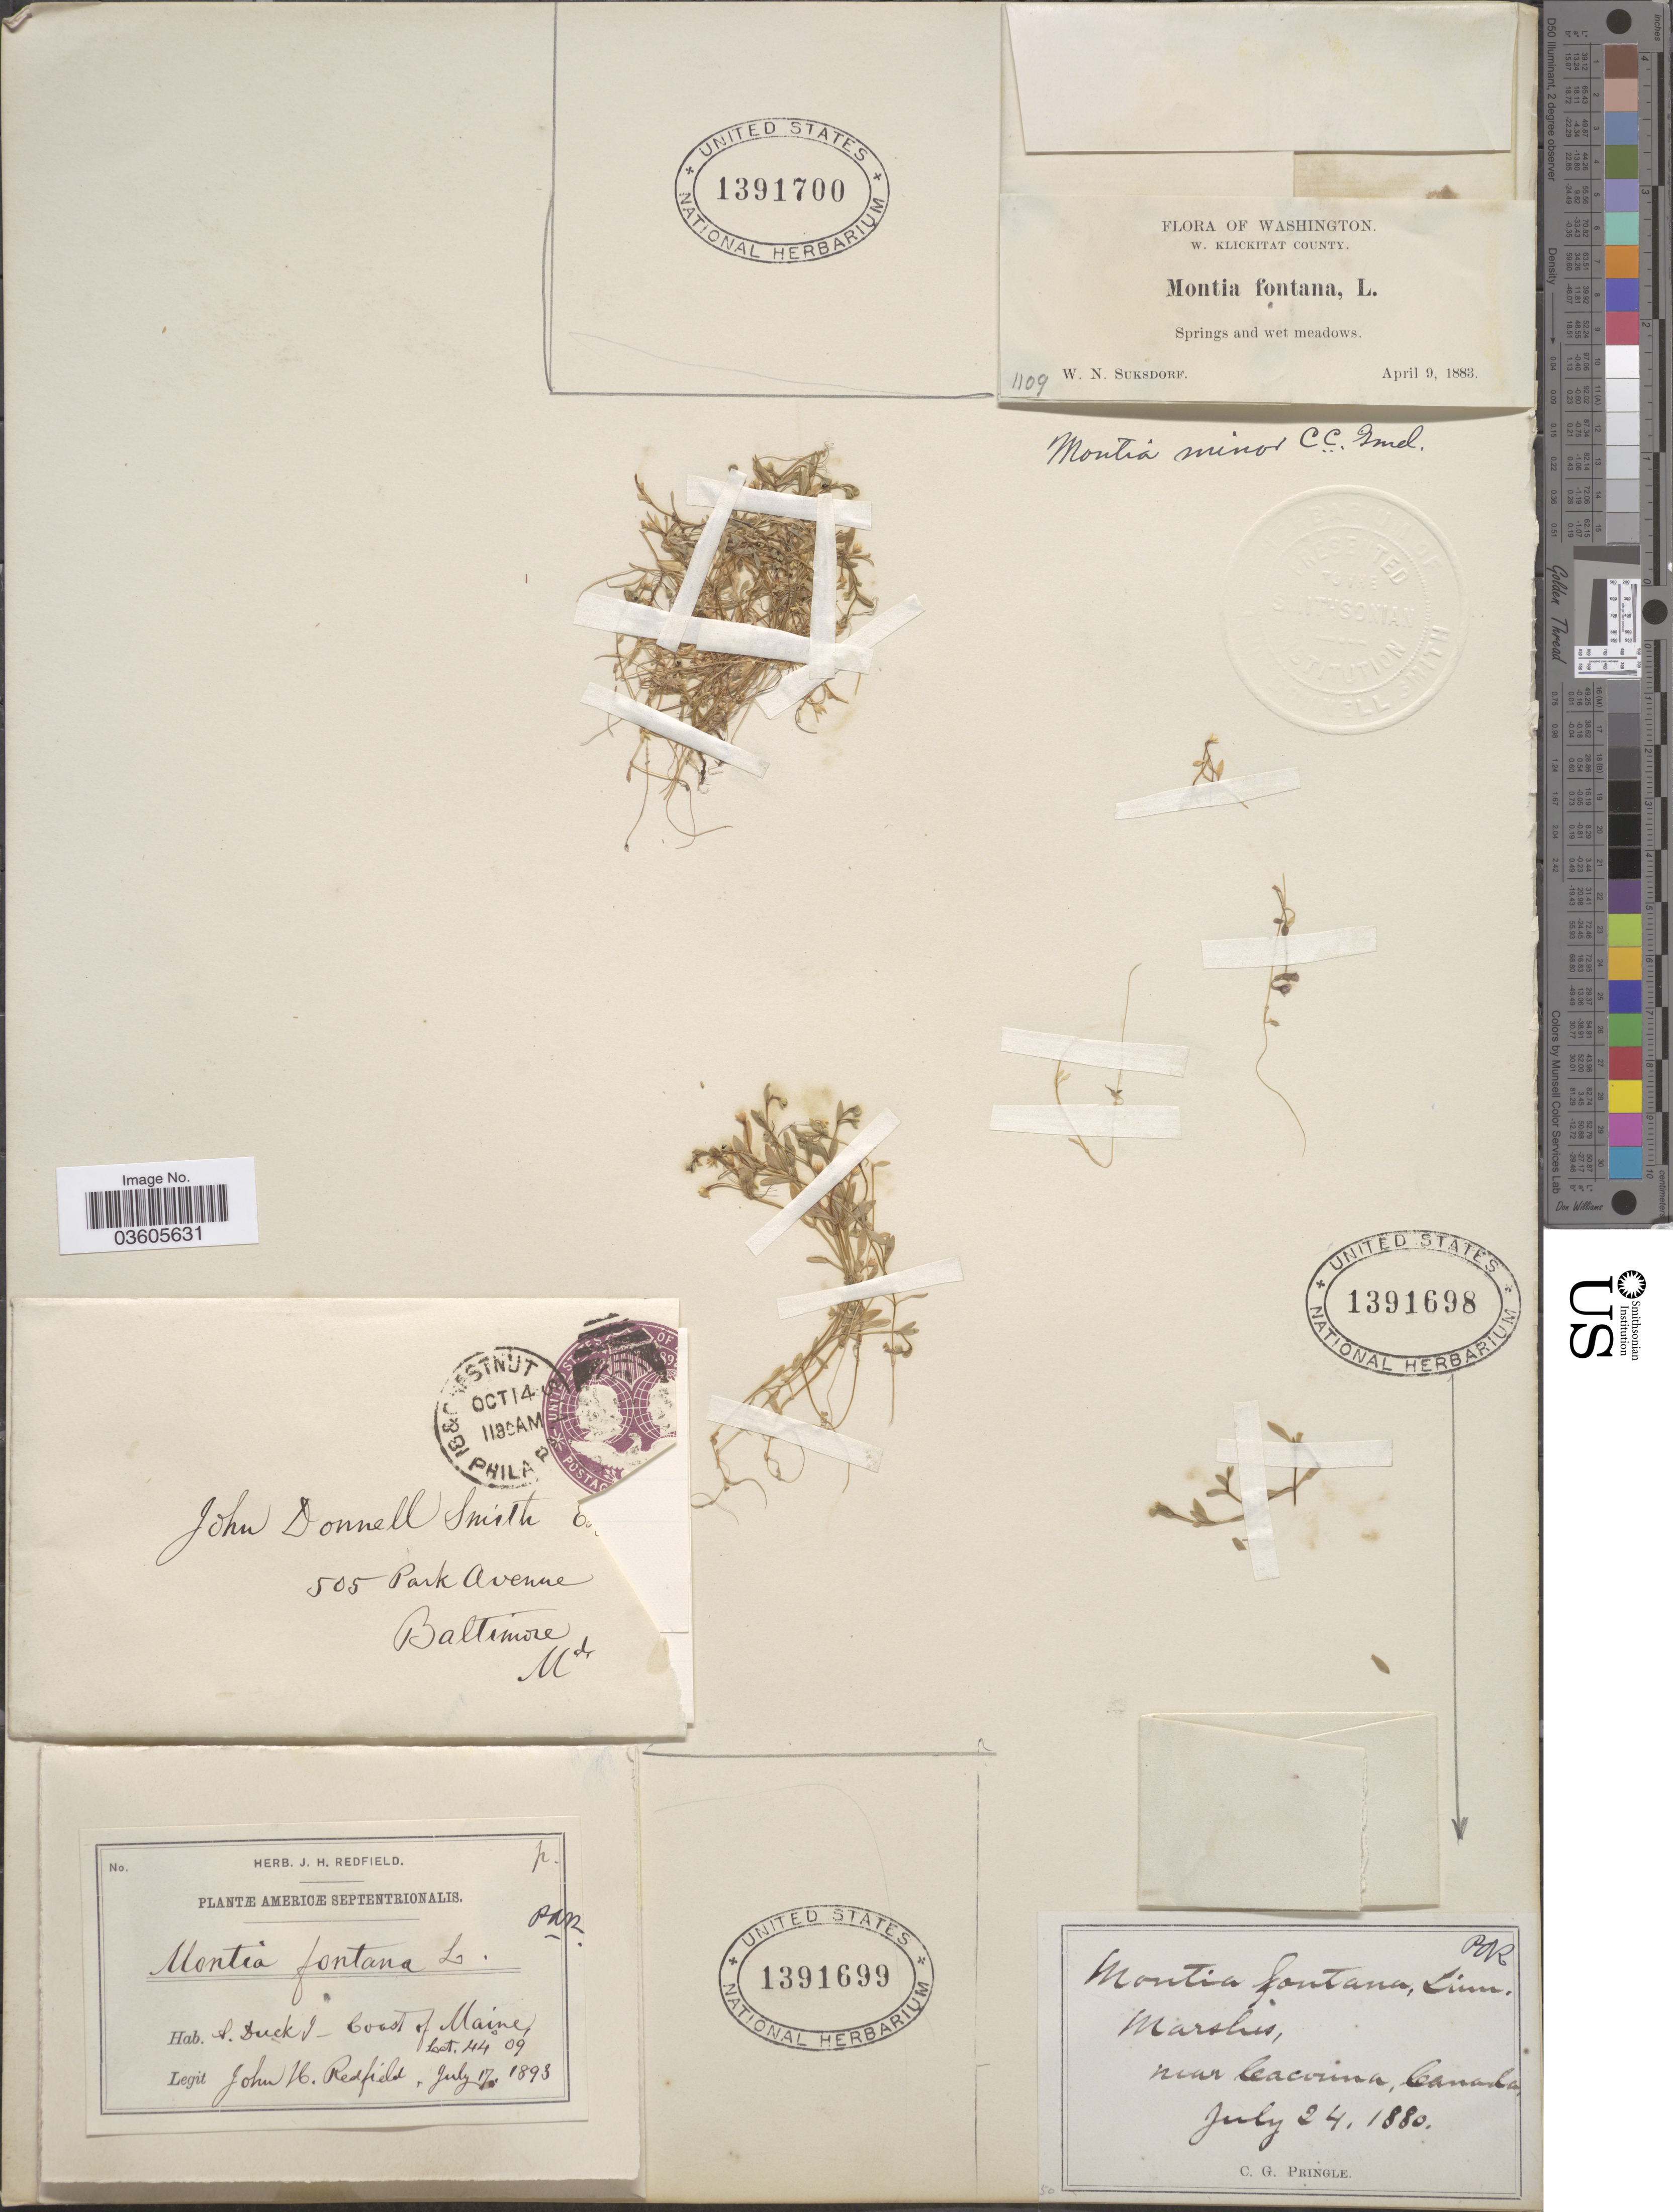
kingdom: Plantae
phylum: Tracheophyta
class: Magnoliopsida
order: Caryophyllales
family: Montiaceae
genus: Montia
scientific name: Montia fontana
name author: L.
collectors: J. Redfield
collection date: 1893-07-17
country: United States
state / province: Maine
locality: Americæ Septentrionalis. Coast of Maine.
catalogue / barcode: US 1391699-3